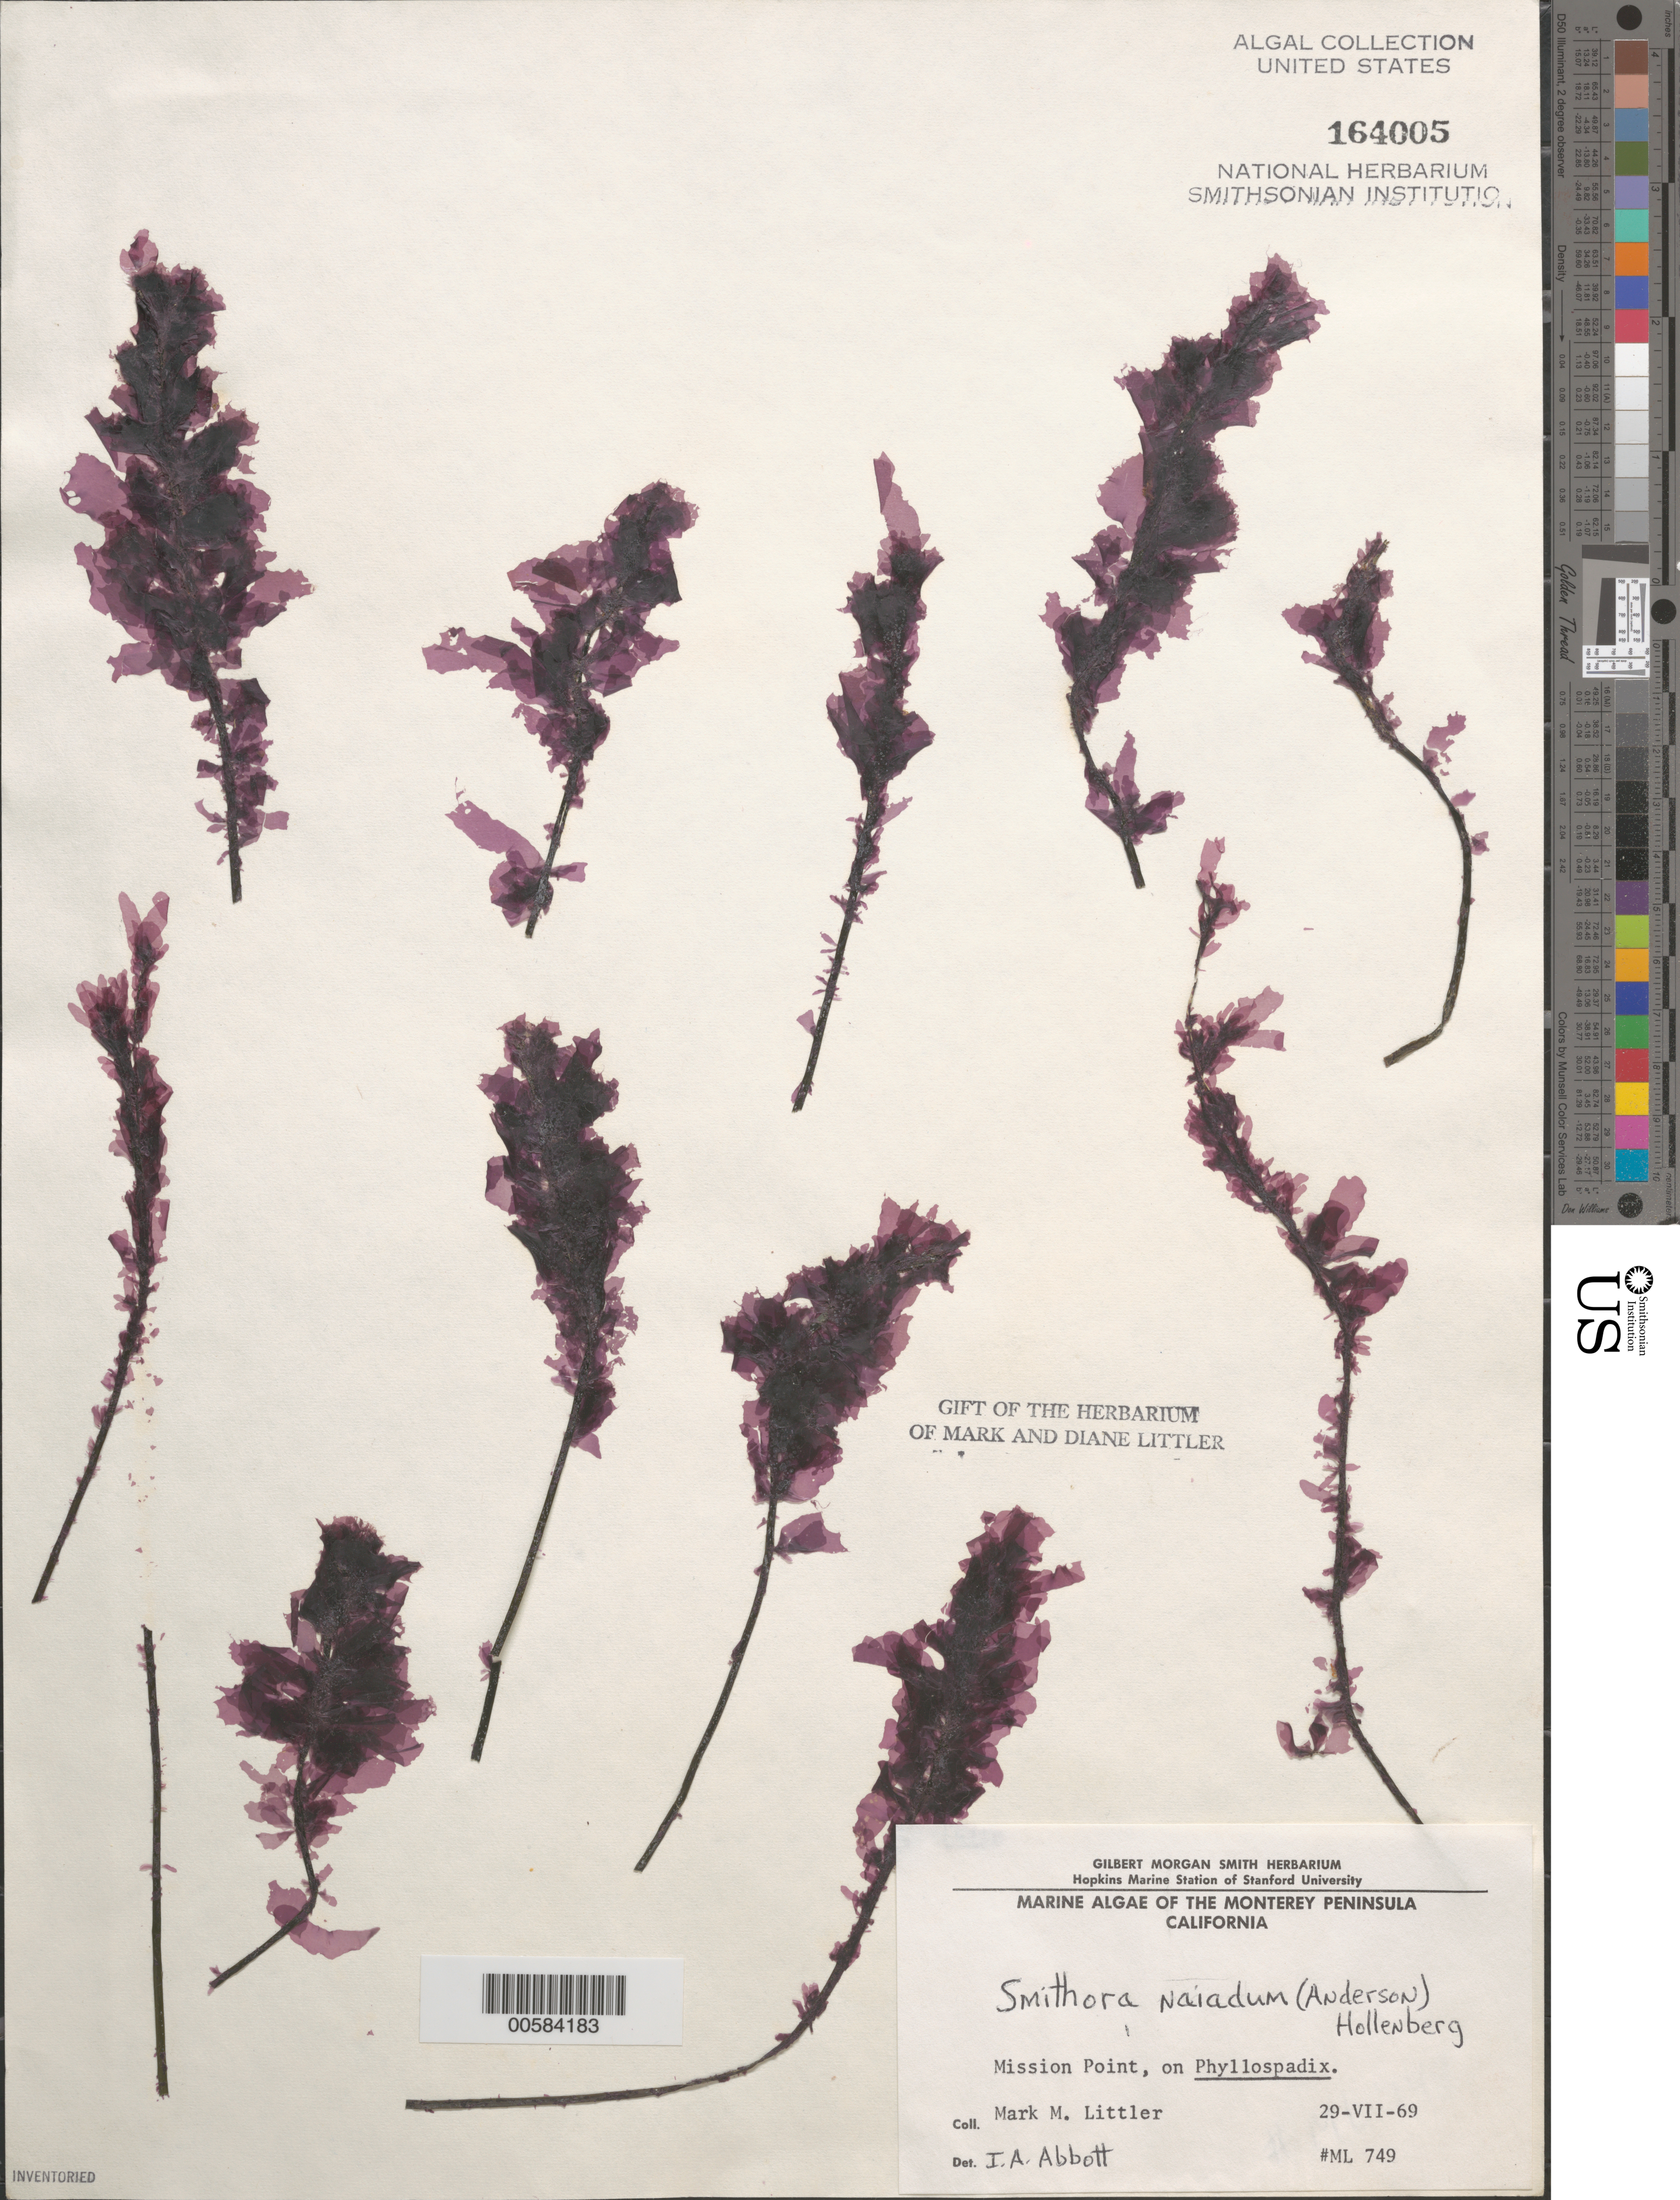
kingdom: Plantae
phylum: Rhodophyta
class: Compsopogonophyceae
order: Erythropeltidales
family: Erythrotrichiaceae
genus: Smithora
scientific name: Smithora naiadum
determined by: Abbott, Isabella A.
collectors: M. M. Littler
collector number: ML 749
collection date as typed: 29 Jul 1969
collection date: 1969-07-29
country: United States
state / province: California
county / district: Monterey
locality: Mission Point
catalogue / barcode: US 164005